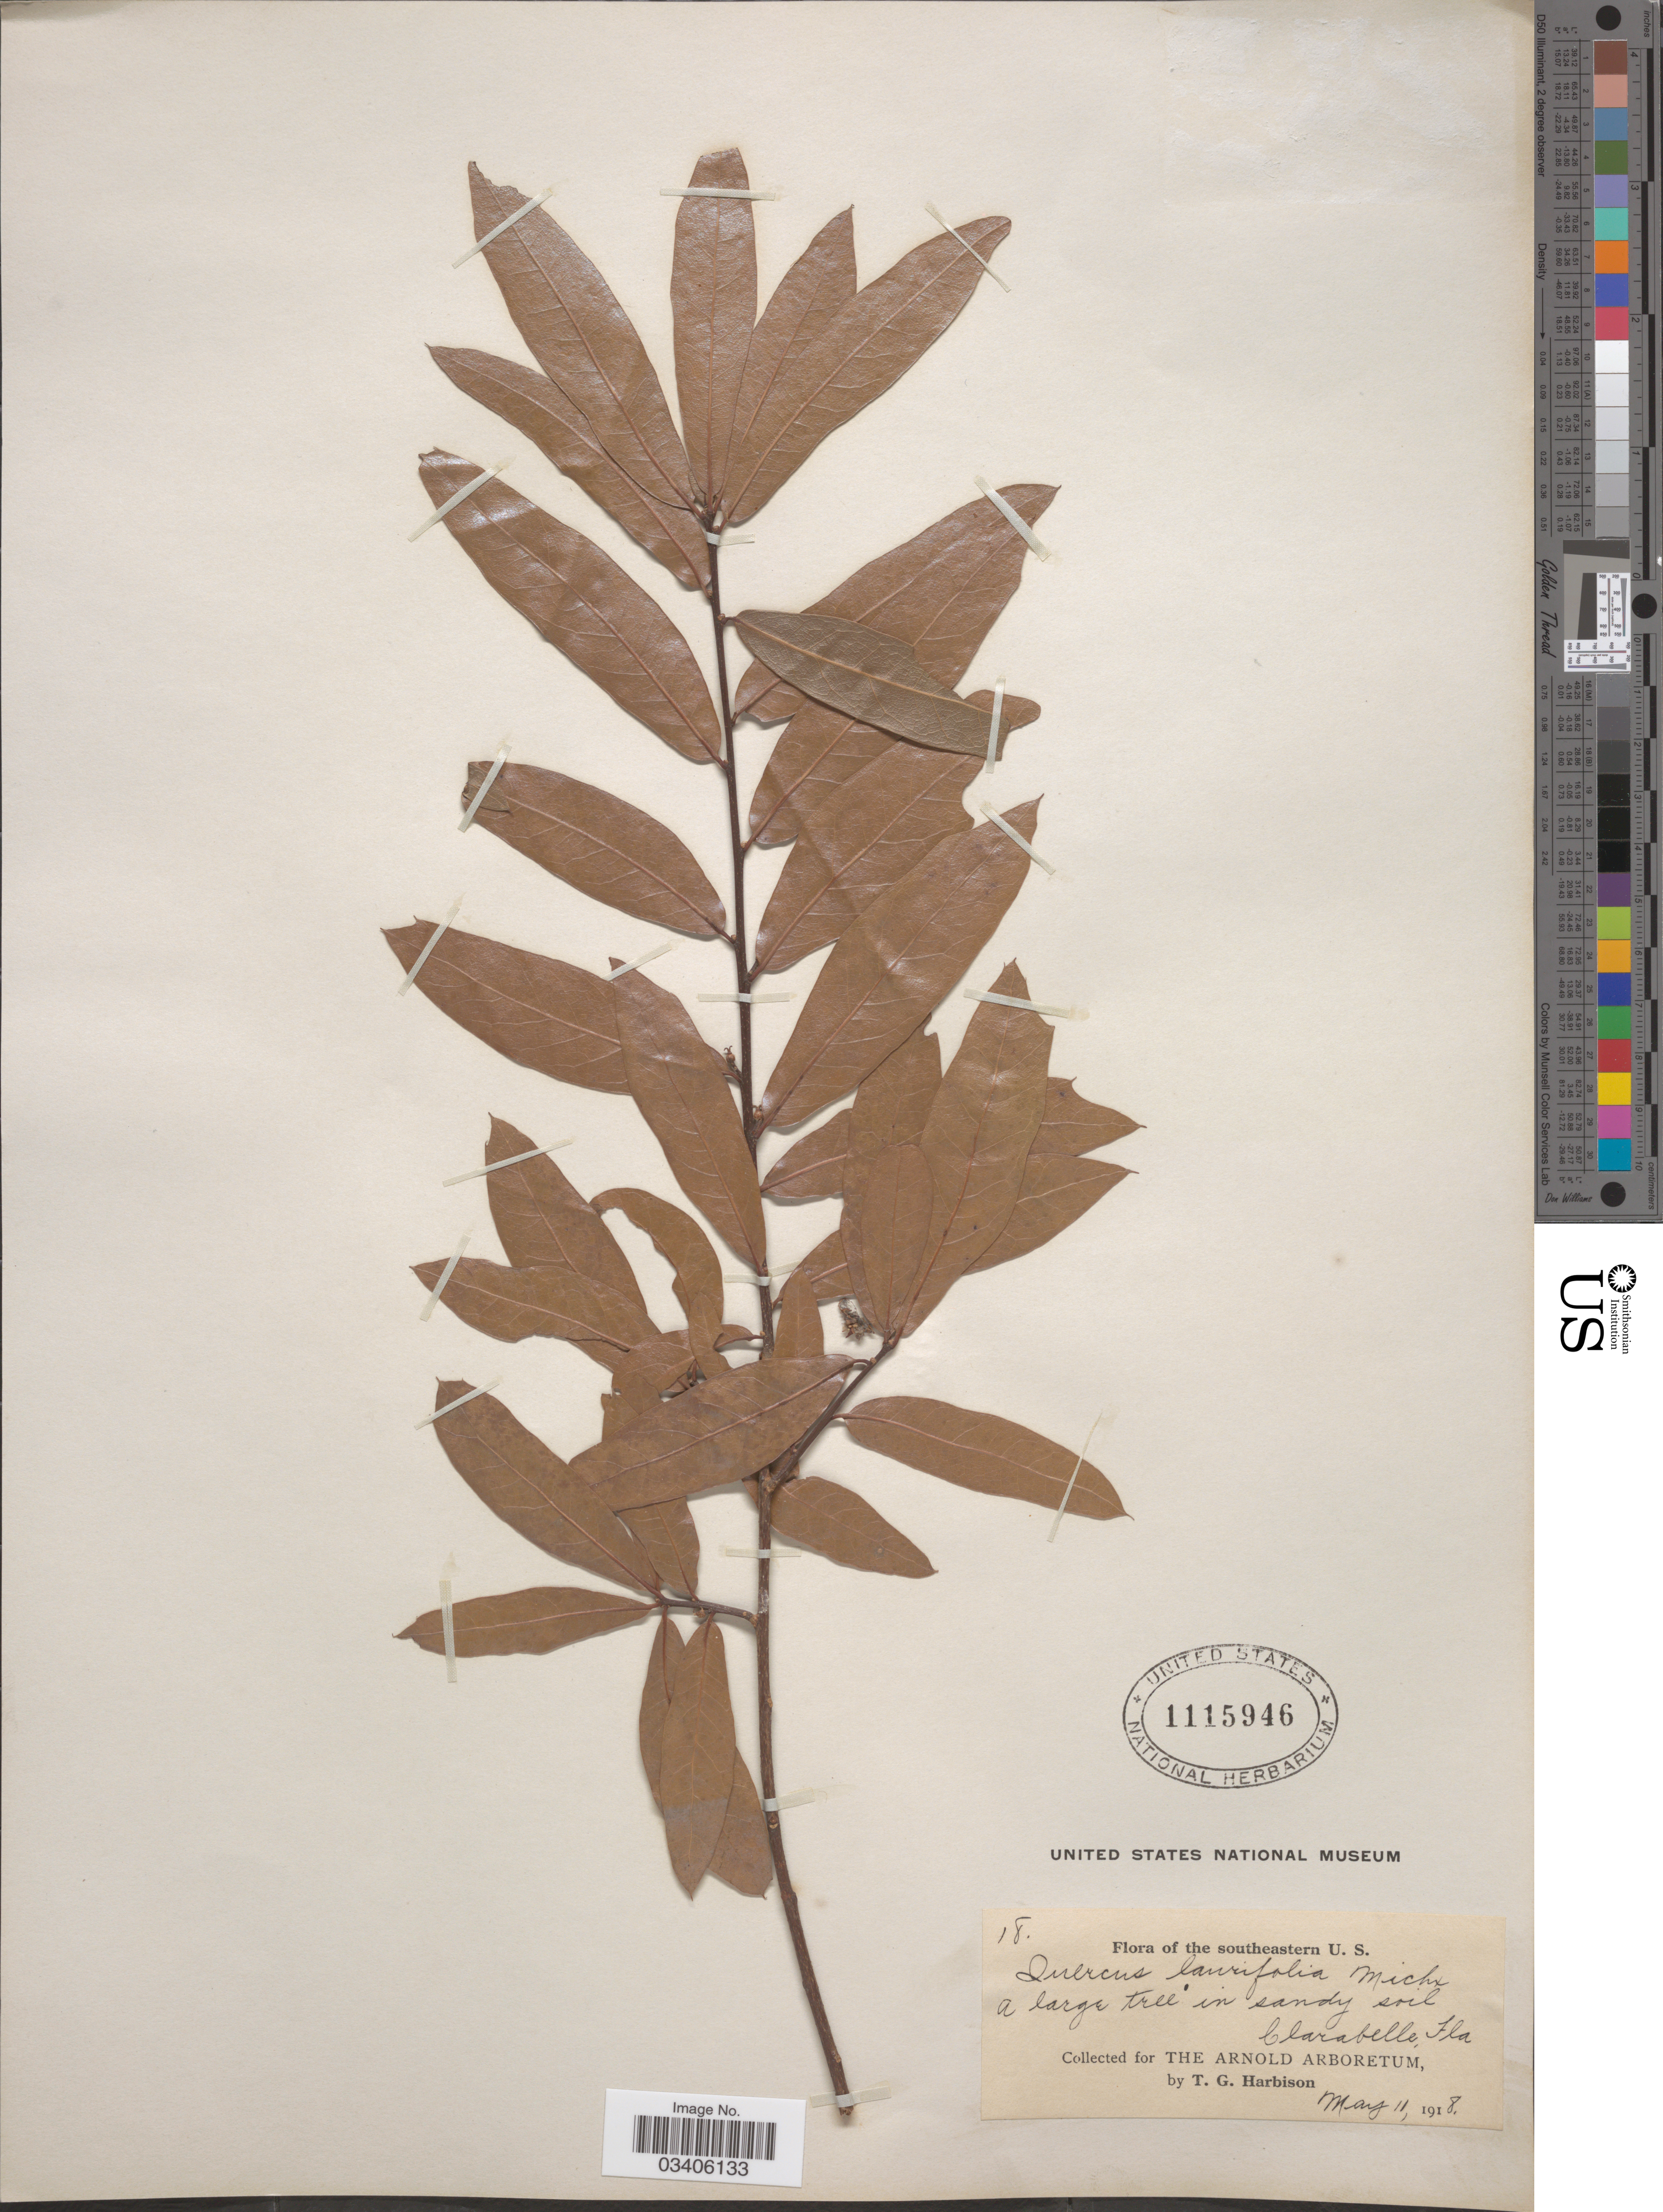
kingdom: Plantae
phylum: Tracheophyta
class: Magnoliopsida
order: Fagales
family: Fagaceae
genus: Quercus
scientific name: Quercus laurifolia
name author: Michx.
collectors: T. Harbison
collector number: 18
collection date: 1918-05-11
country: United States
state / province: Florida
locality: The Southeastern U. S. Clarabelle.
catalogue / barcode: US 1115946